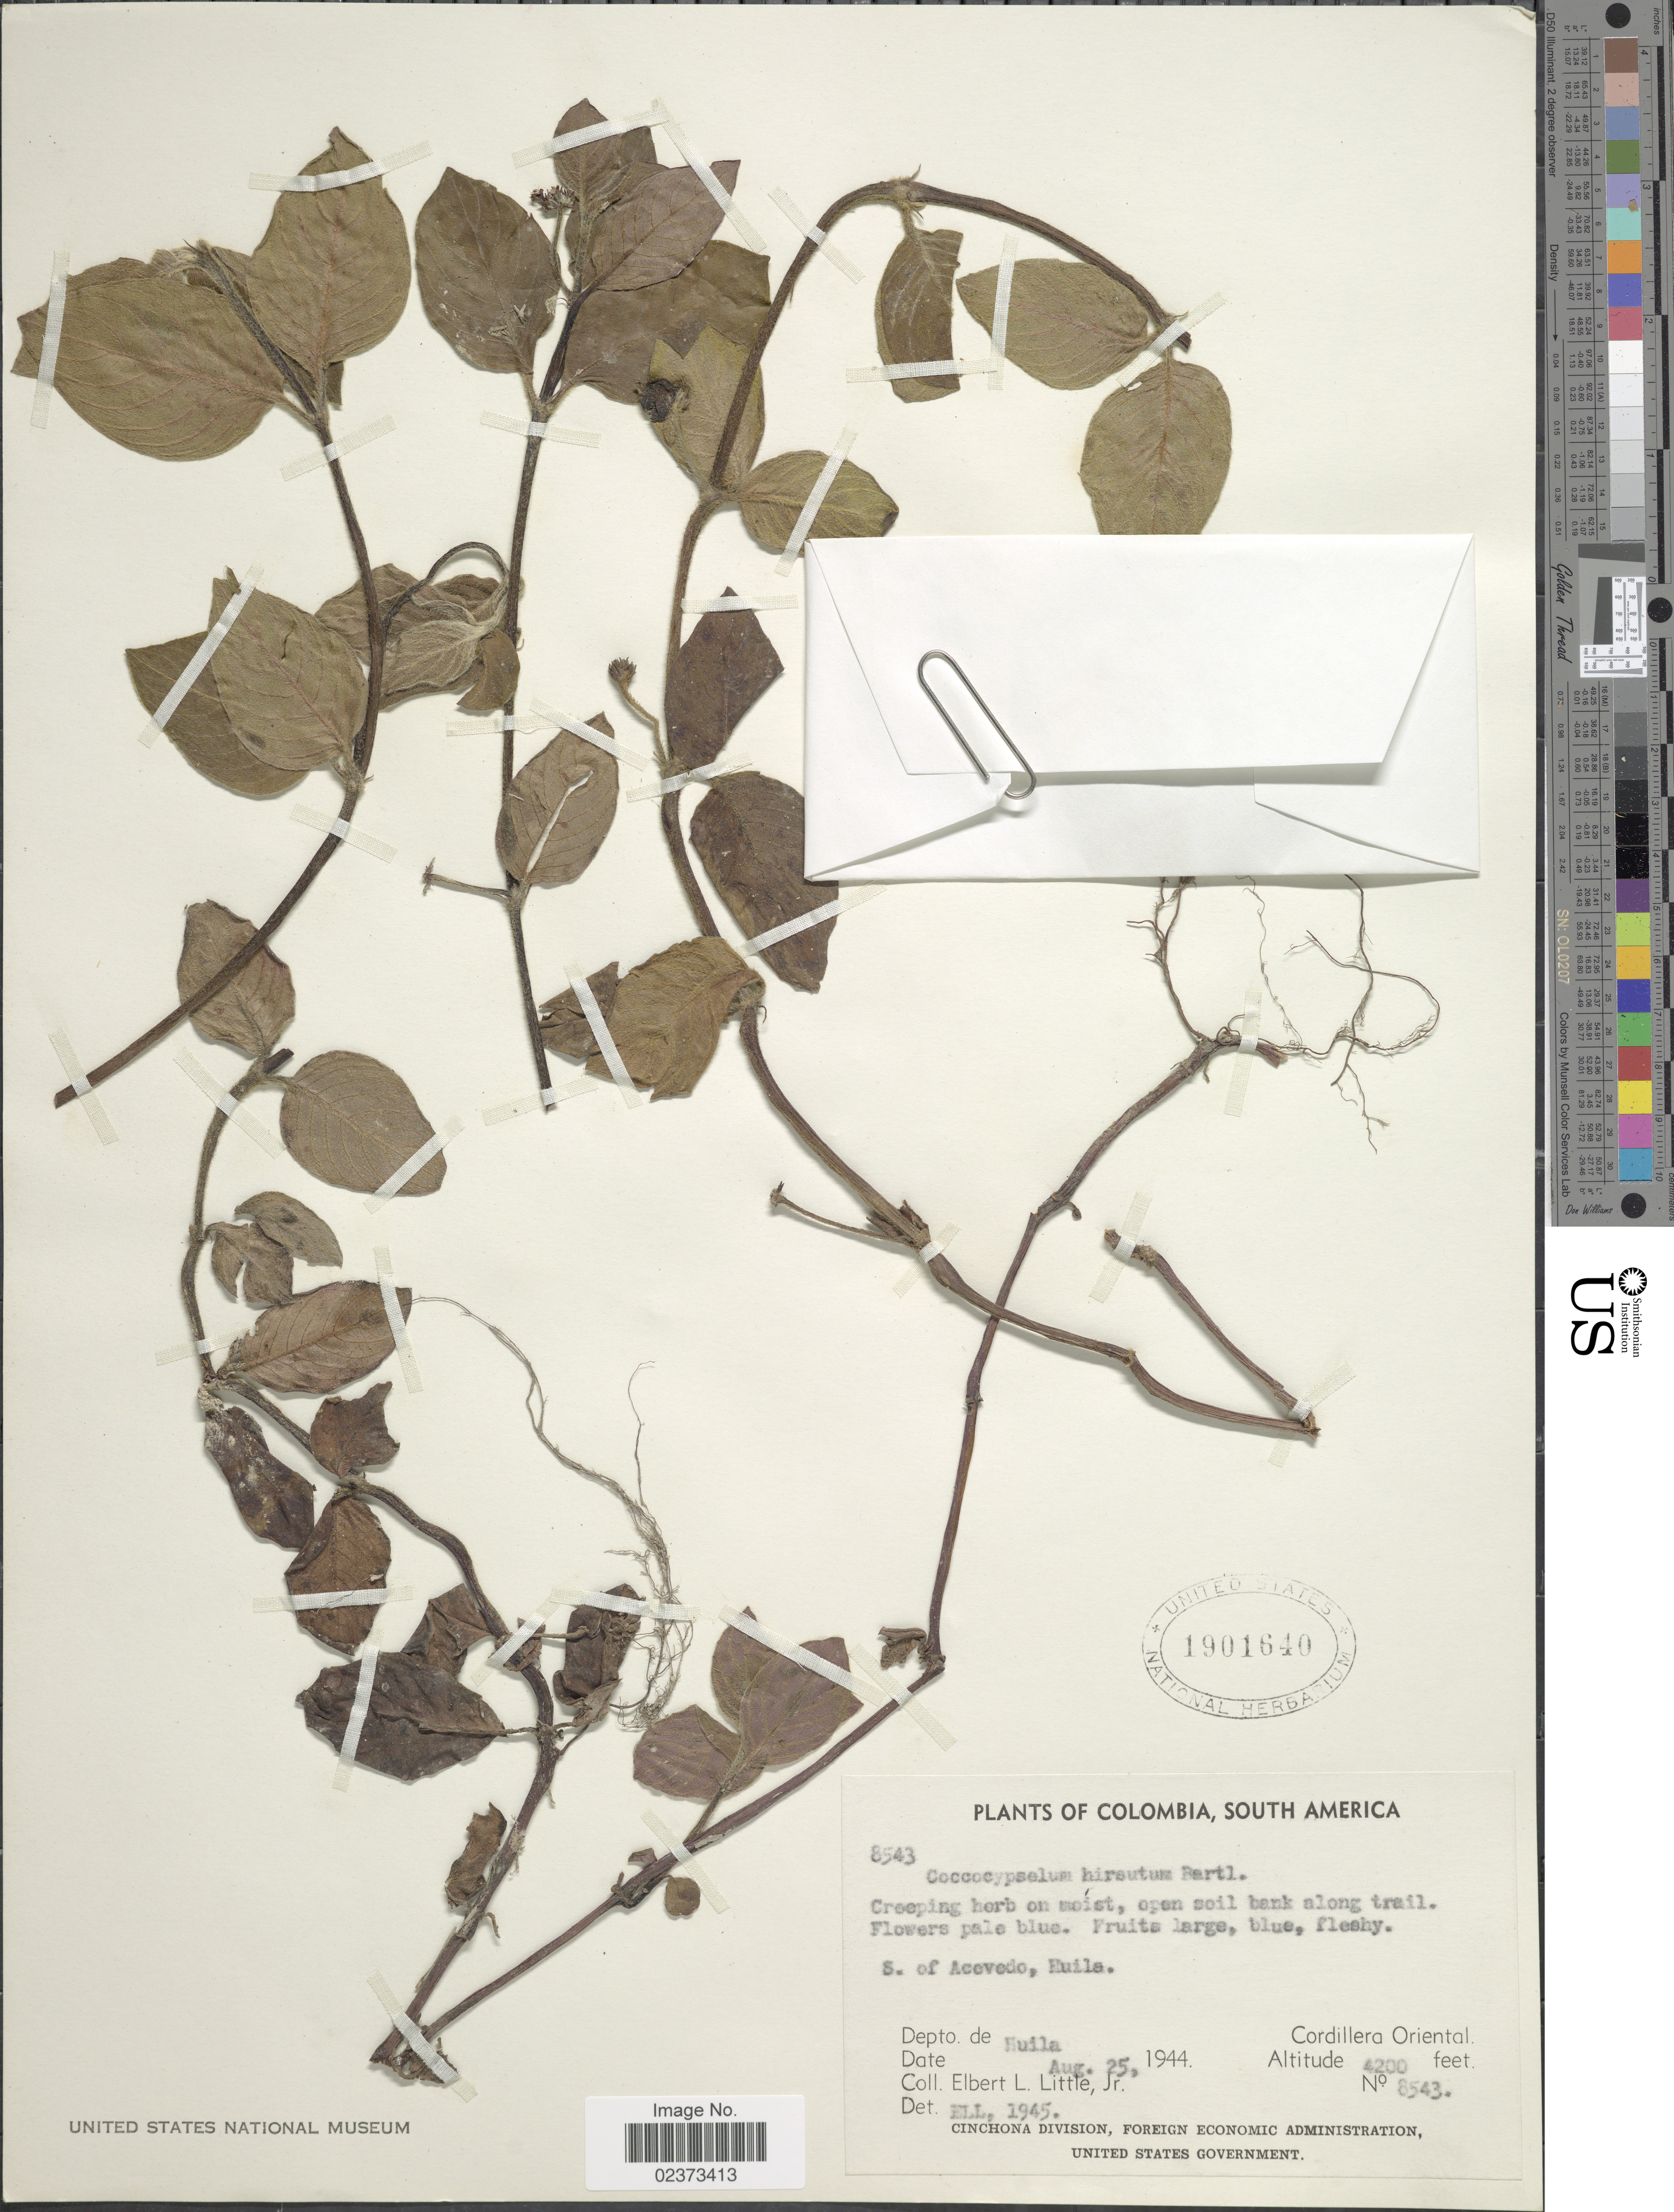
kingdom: Plantae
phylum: Tracheophyta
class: Magnoliopsida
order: Gentianales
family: Rubiaceae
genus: Coccocypselum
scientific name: Coccocypselum hirsutum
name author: Bartl. ex DC.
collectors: E. L. Little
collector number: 8543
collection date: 1944-08-25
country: Colombia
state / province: Huila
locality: S. of Acevedo, Huila, Depto. de Huila, Cordillera Oriental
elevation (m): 1280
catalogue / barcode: US 1901640